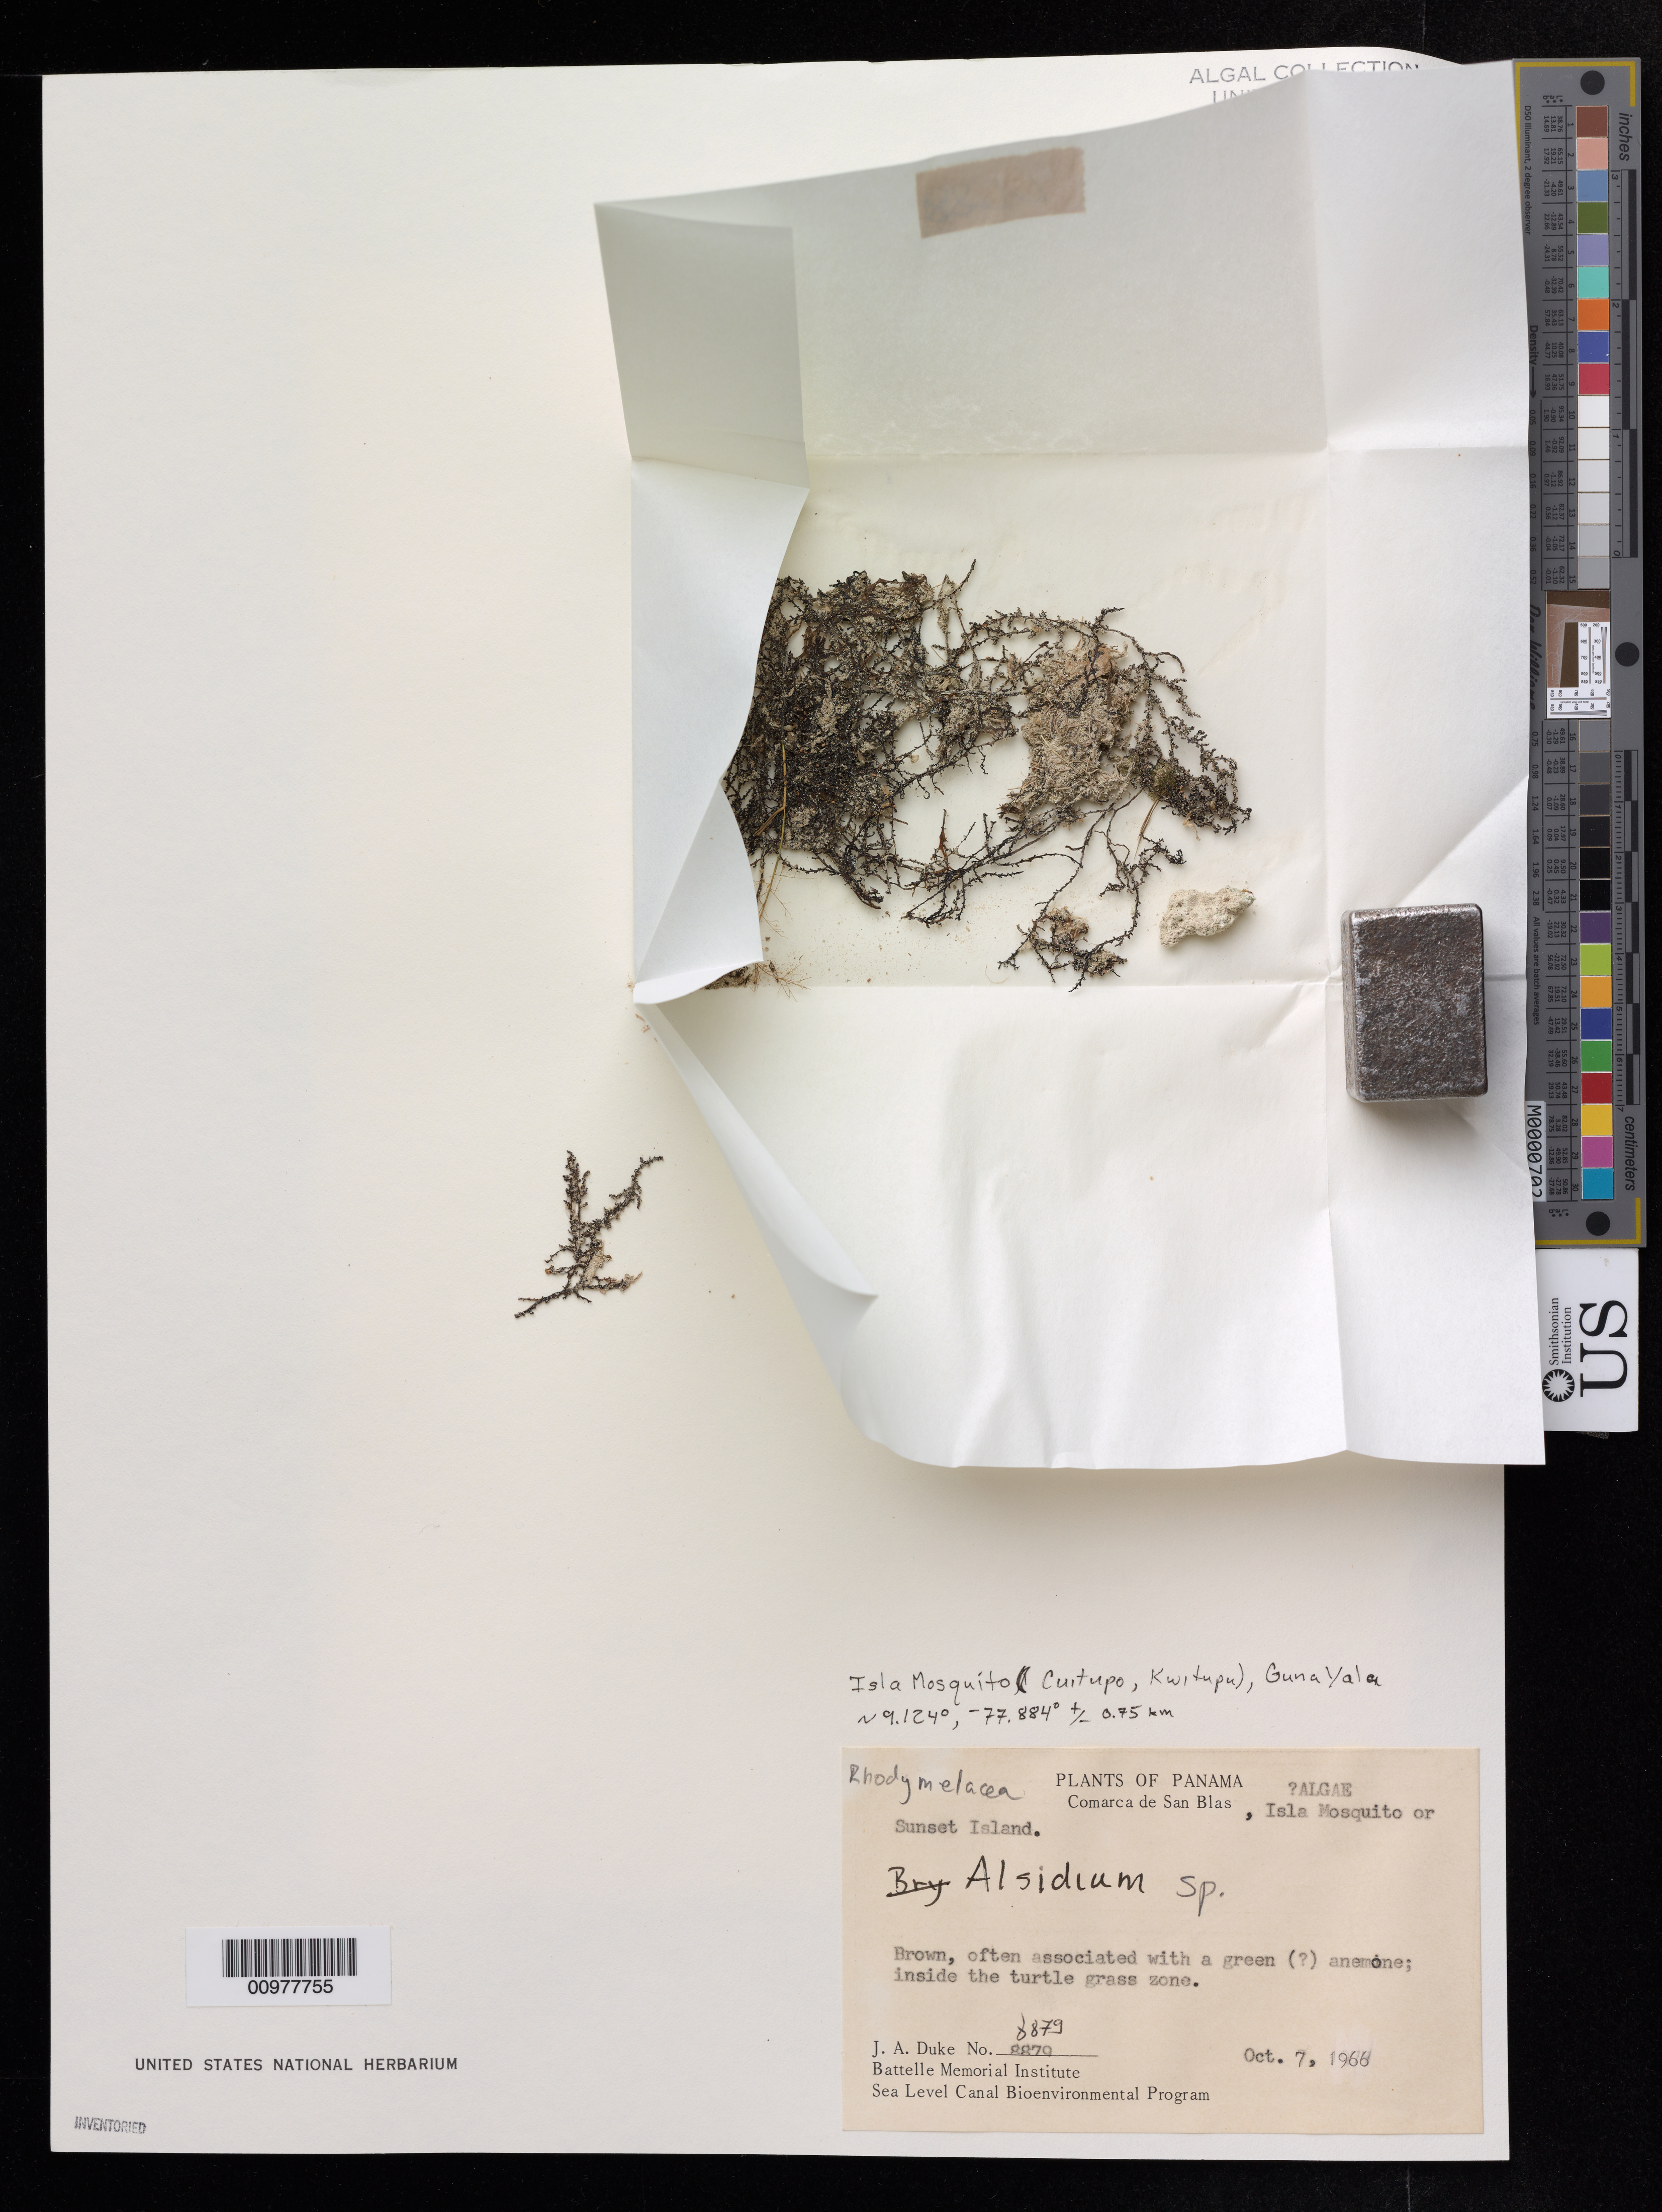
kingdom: Plantae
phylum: Rhodophyta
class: Florideophyceae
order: Ceramiales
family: Rhodomelaceae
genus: Alsidium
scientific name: Alsidium sp.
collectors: J. A. Duke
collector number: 8879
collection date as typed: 07 Oct 1966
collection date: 1966-10-07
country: Panama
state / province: Guna Yala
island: Mosquito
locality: Isla Mosquito (Cuitupo, Kwitupu).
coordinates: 9.124, -77.884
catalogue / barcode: US 98369